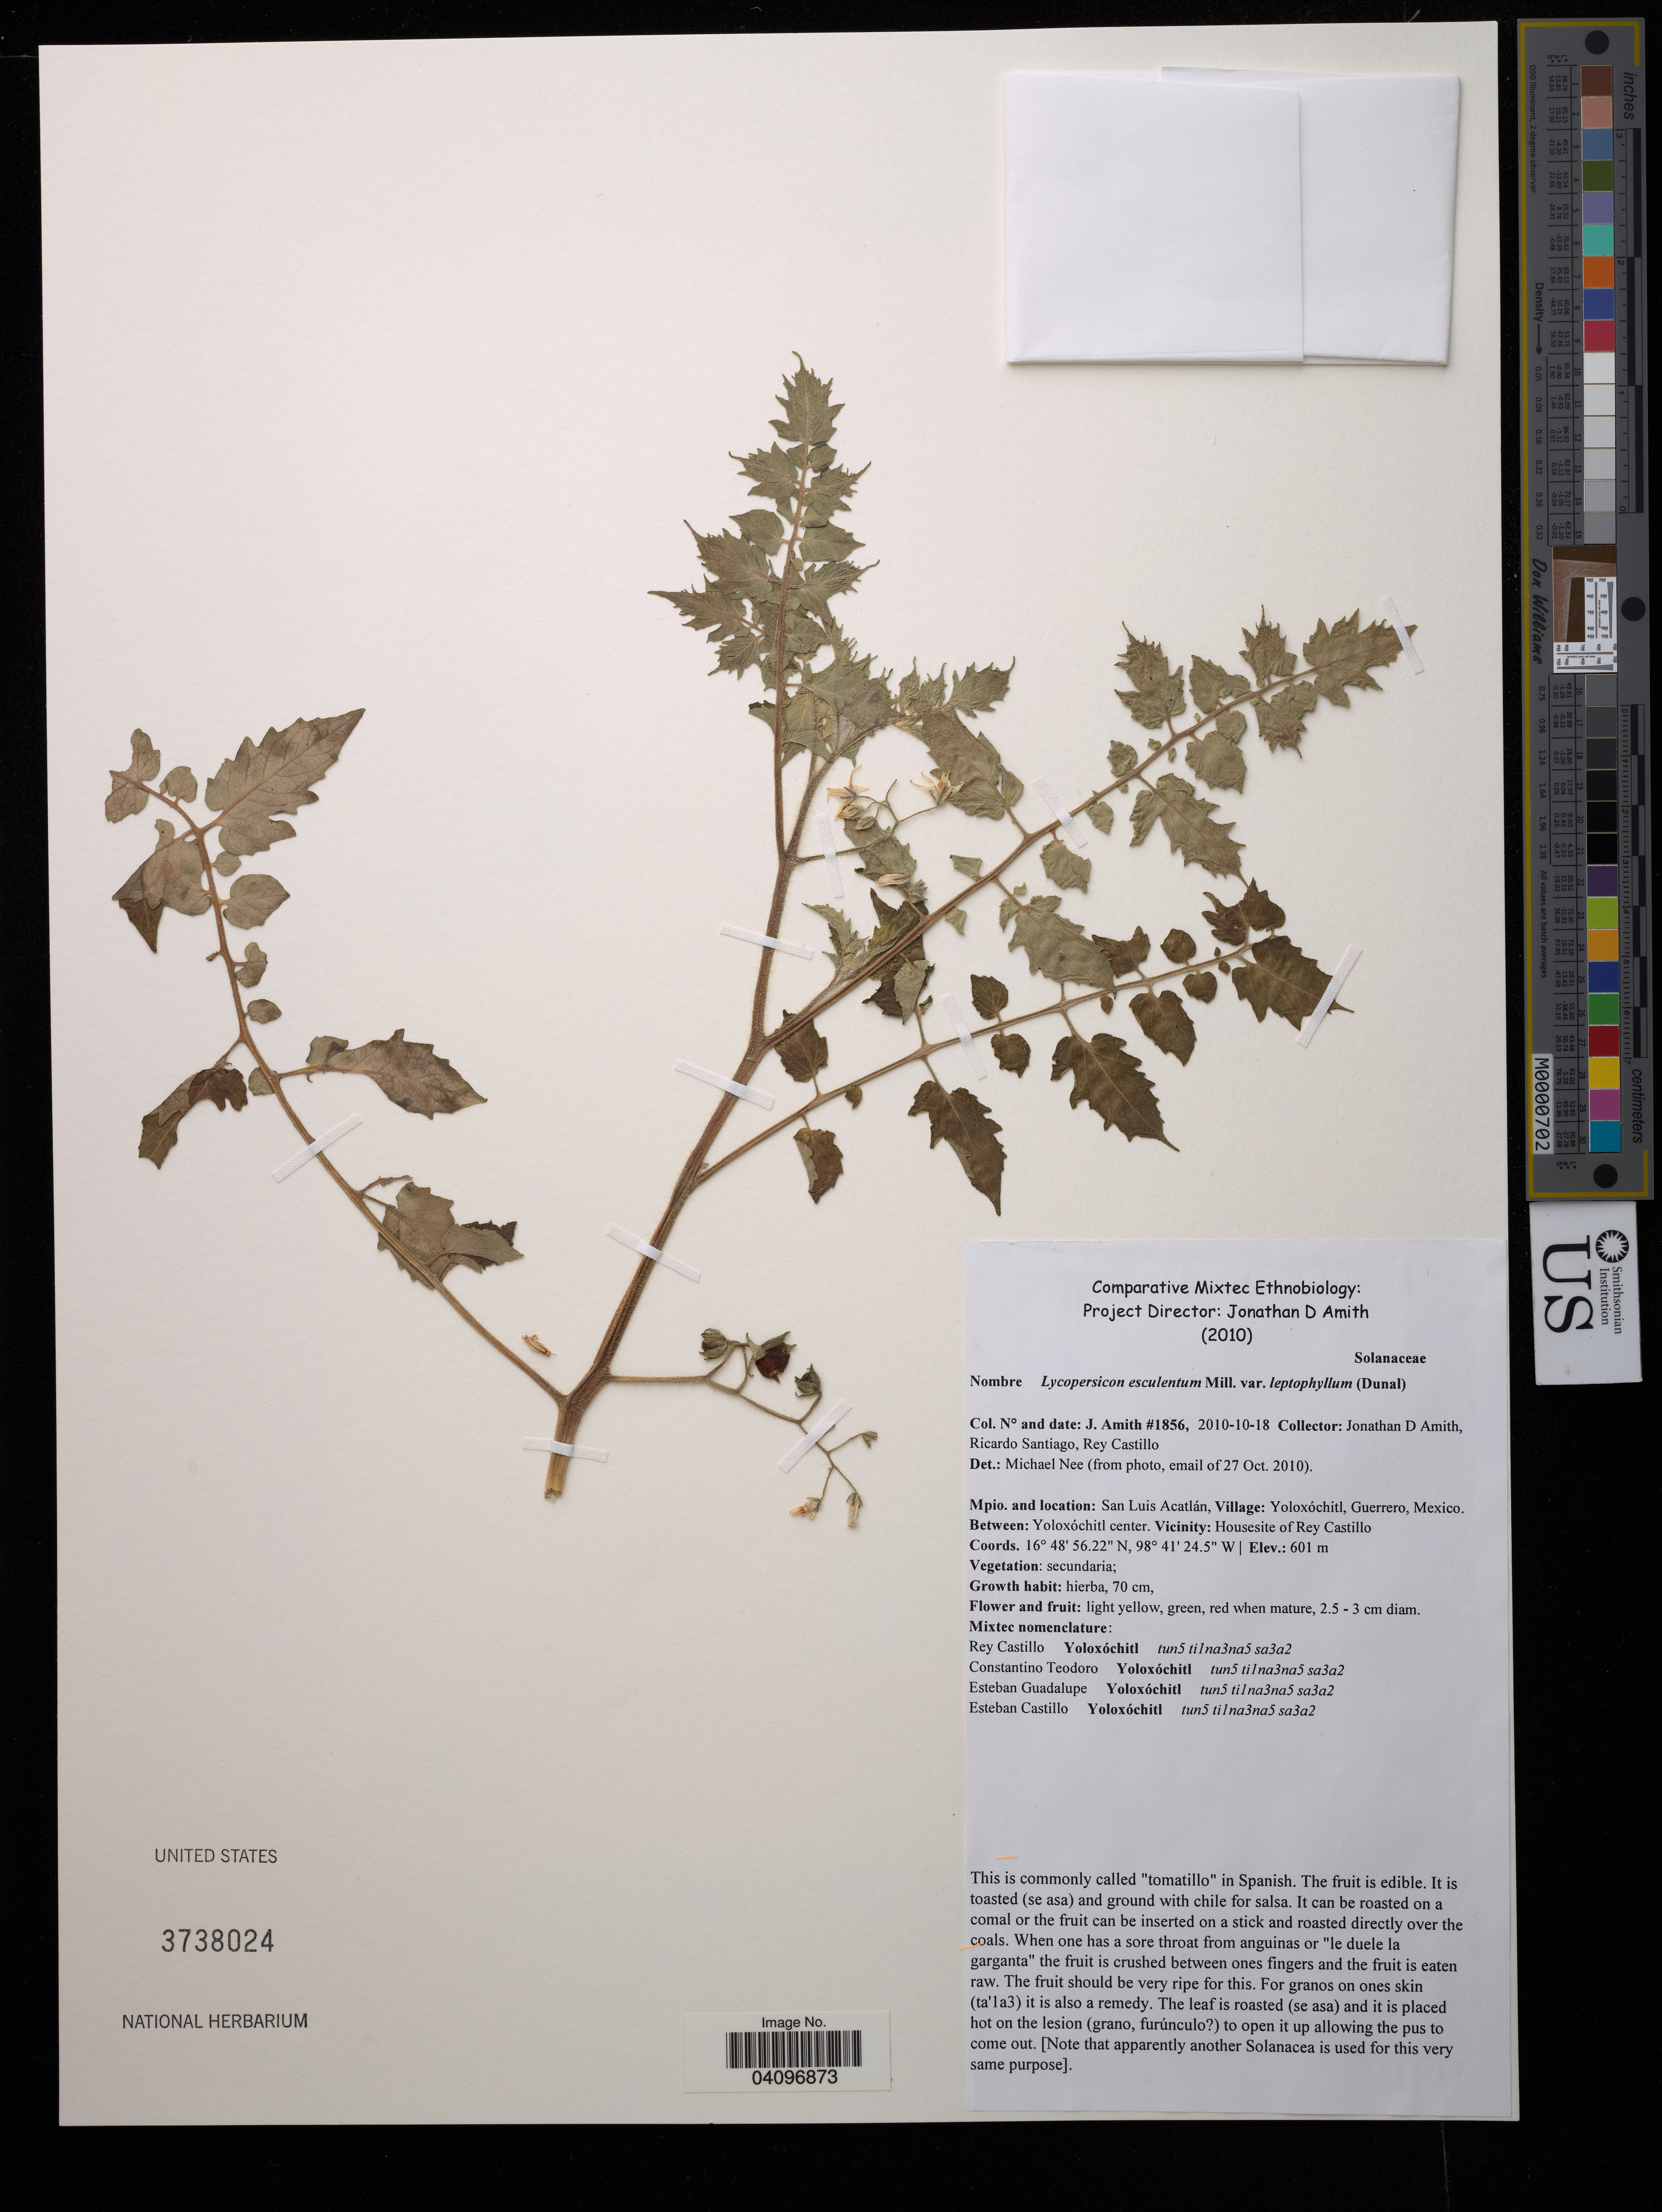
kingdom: Plantae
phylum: Tracheophyta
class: Magnoliopsida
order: Solanales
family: Solanaceae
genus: Lycopersicon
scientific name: Lycopersicon esculentum var. leptophyllum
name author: (Dunal) D'Arcy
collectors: J. D. Amith, R. Santiago & R. Castillo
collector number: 1856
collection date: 2010-10-18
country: Mexico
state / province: Guerrero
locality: Mpio.: San Luis Acatlan, Village: Yoloxóchit;. Between: Yoloxóchitl center. Vicinity: Housesite of Rey Castillo.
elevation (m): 601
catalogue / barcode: US 3738024